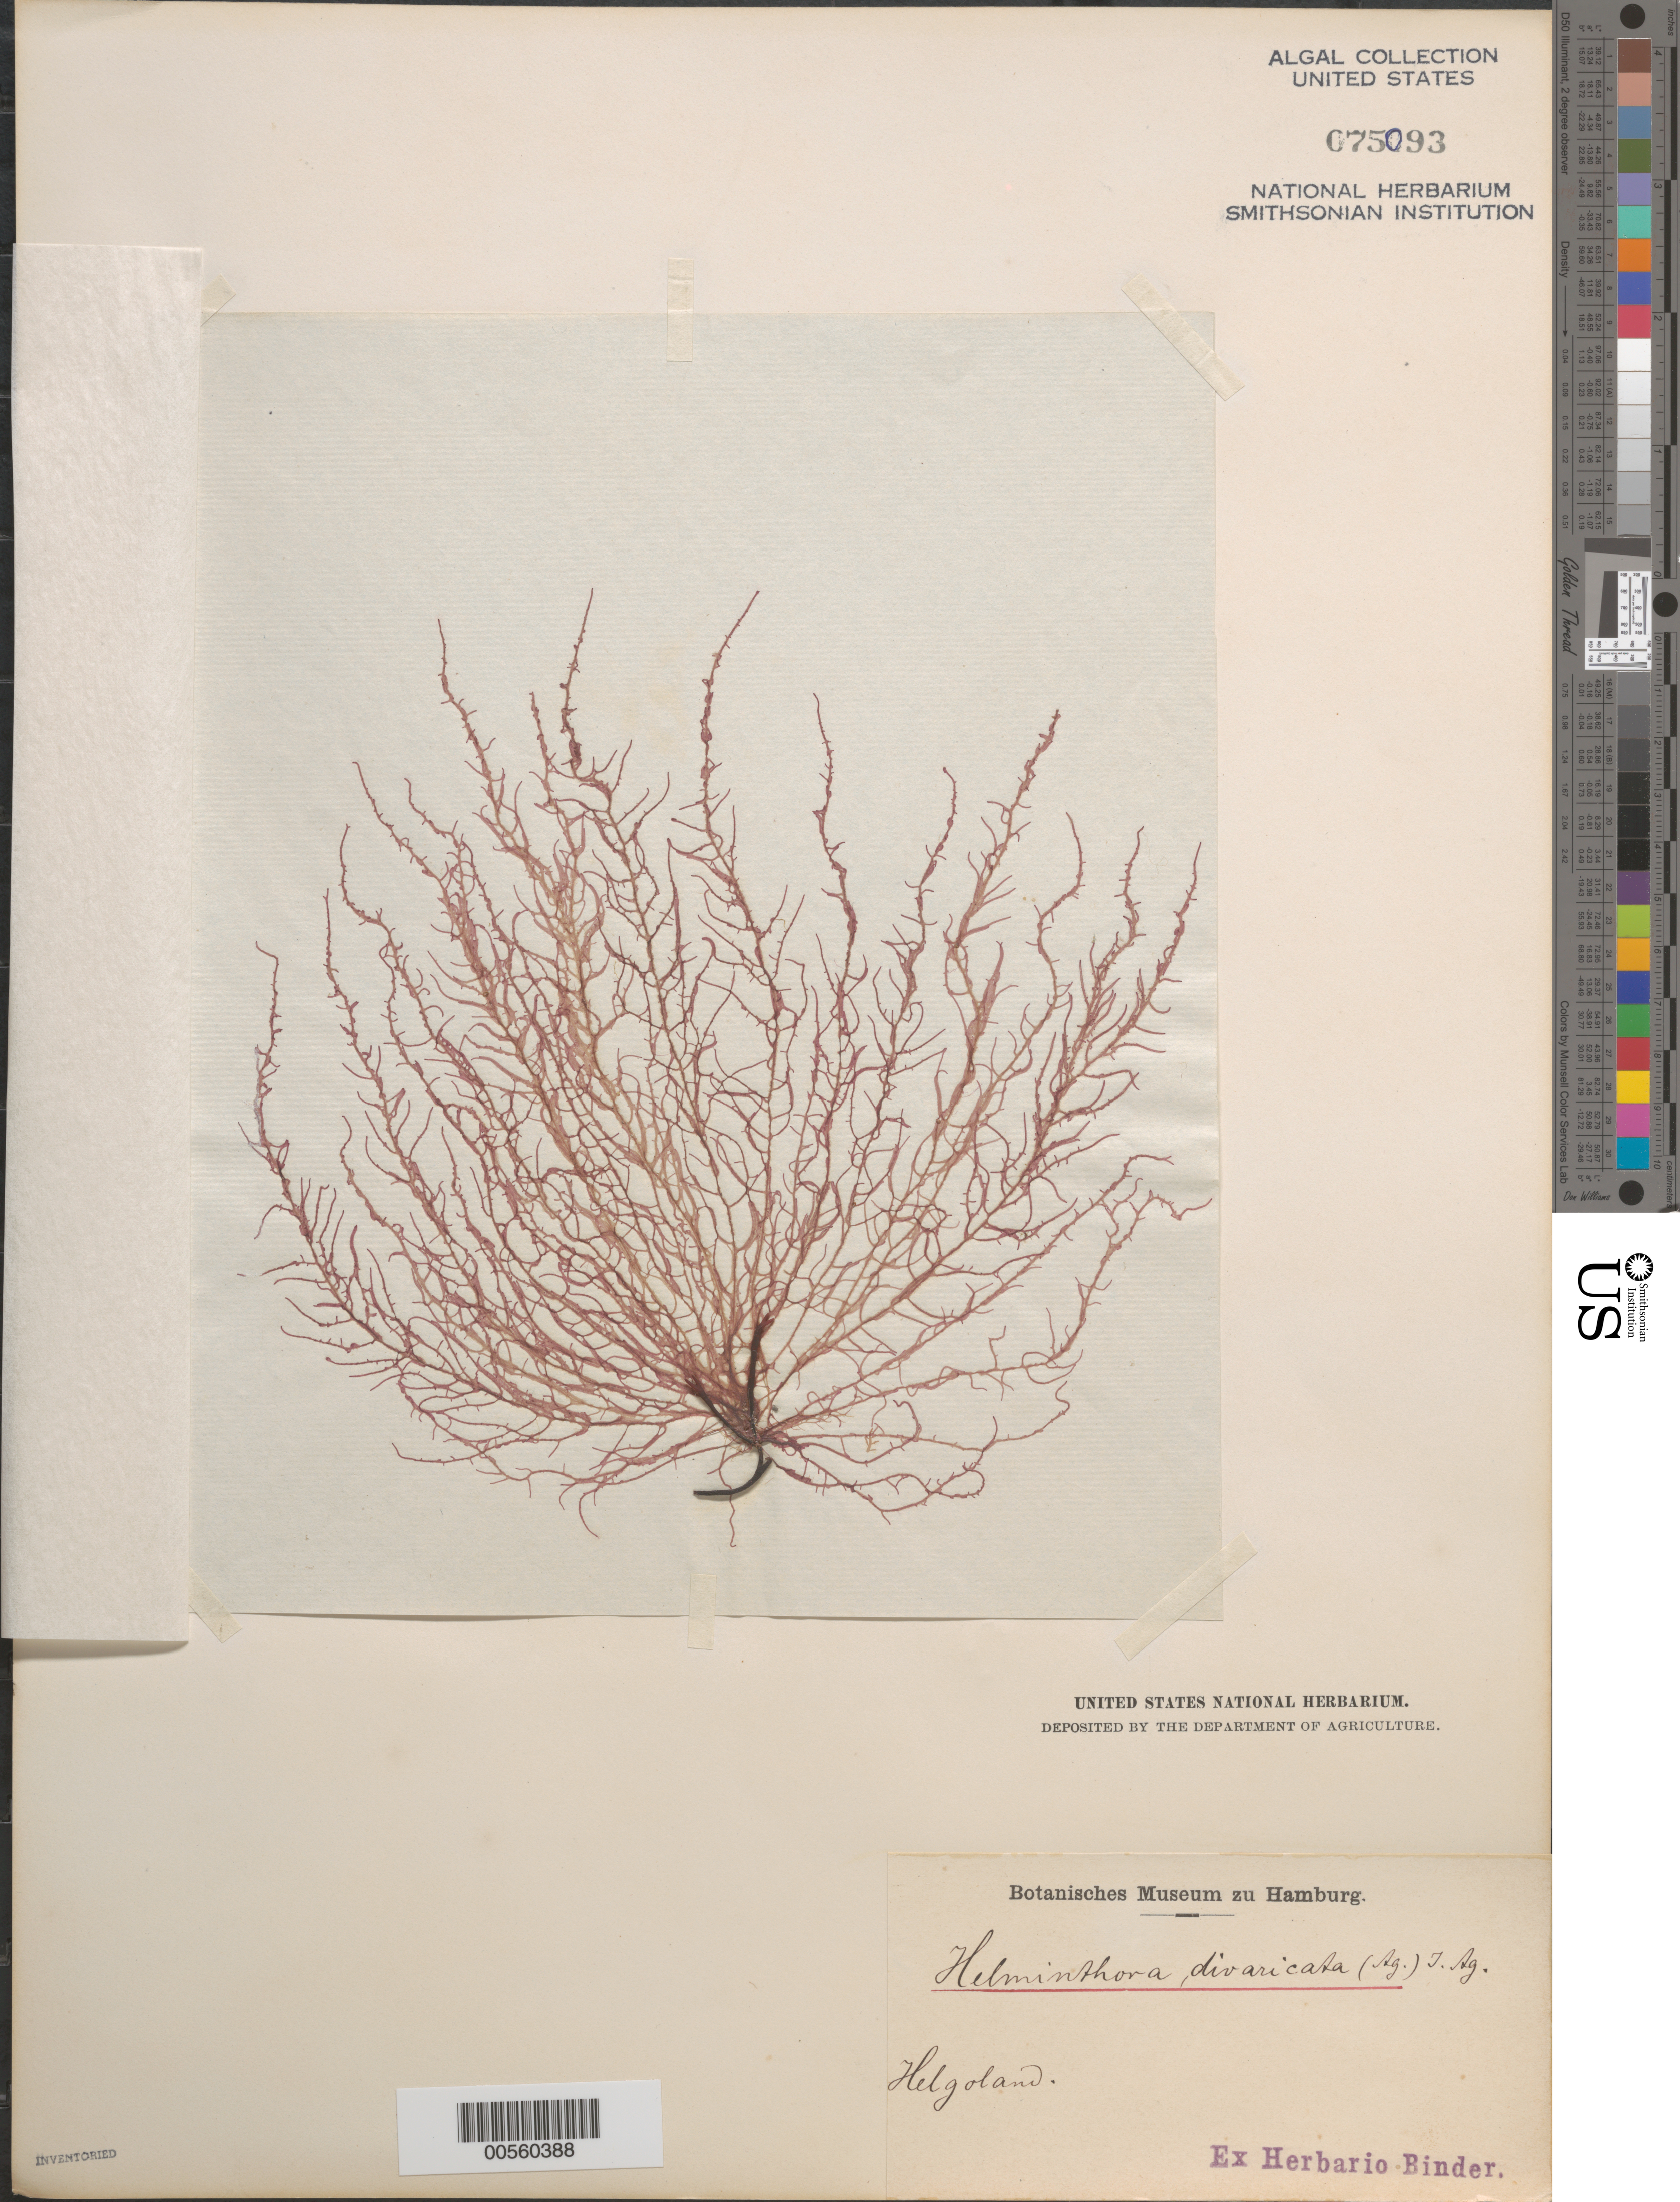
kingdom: Plantae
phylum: Rhodophyta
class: Florideophyceae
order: Nemaliales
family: Liagoraceae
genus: Helminthora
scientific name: Helminthora divaricata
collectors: F. Binder (herbarium)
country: Germany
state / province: Schleswig-Holstein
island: Helgoland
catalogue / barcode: US 75093